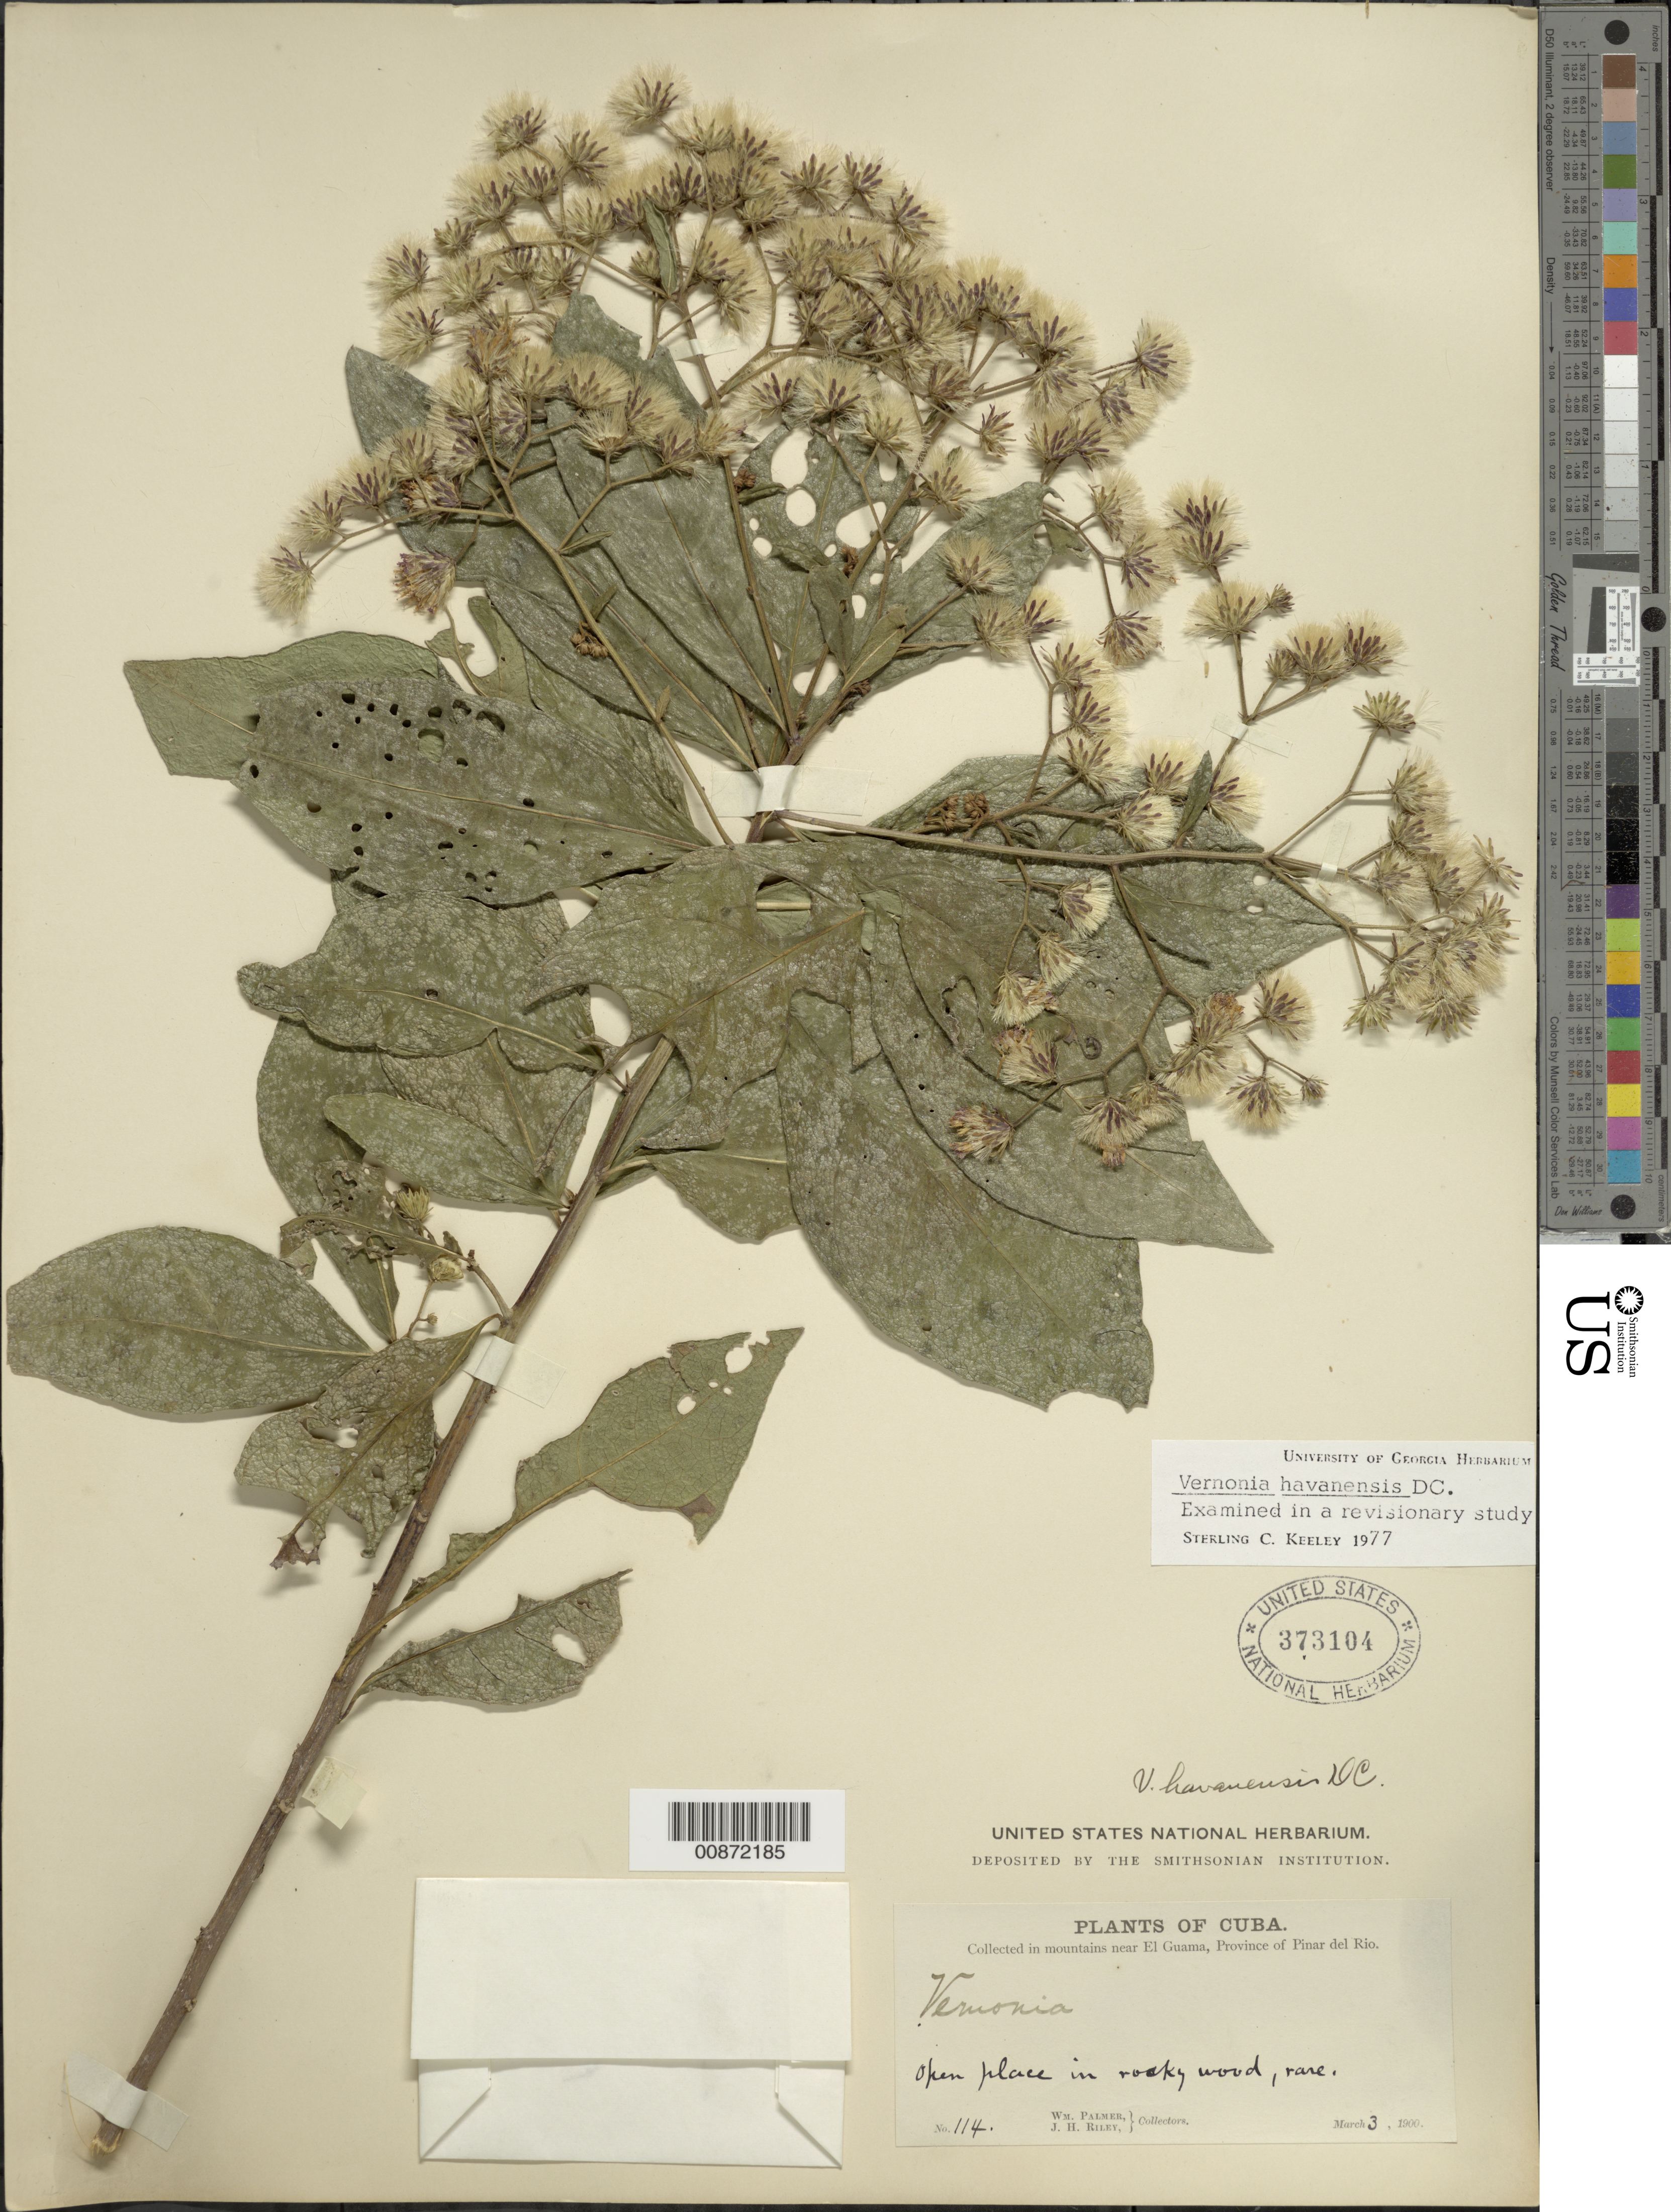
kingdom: Plantae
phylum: Tracheophyta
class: Magnoliopsida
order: Asterales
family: Asteraceae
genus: Vernonanthura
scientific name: Vernonanthura havanensis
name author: (DC.) H. Rob.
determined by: Keeley, S. C.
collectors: W. Palmer & J. H. Riley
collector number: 114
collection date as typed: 03 Mar 1900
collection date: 1900-03-03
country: Cuba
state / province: Pinar del Río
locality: Mountains near El Guama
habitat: Open place in rocky wood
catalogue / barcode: US 373104